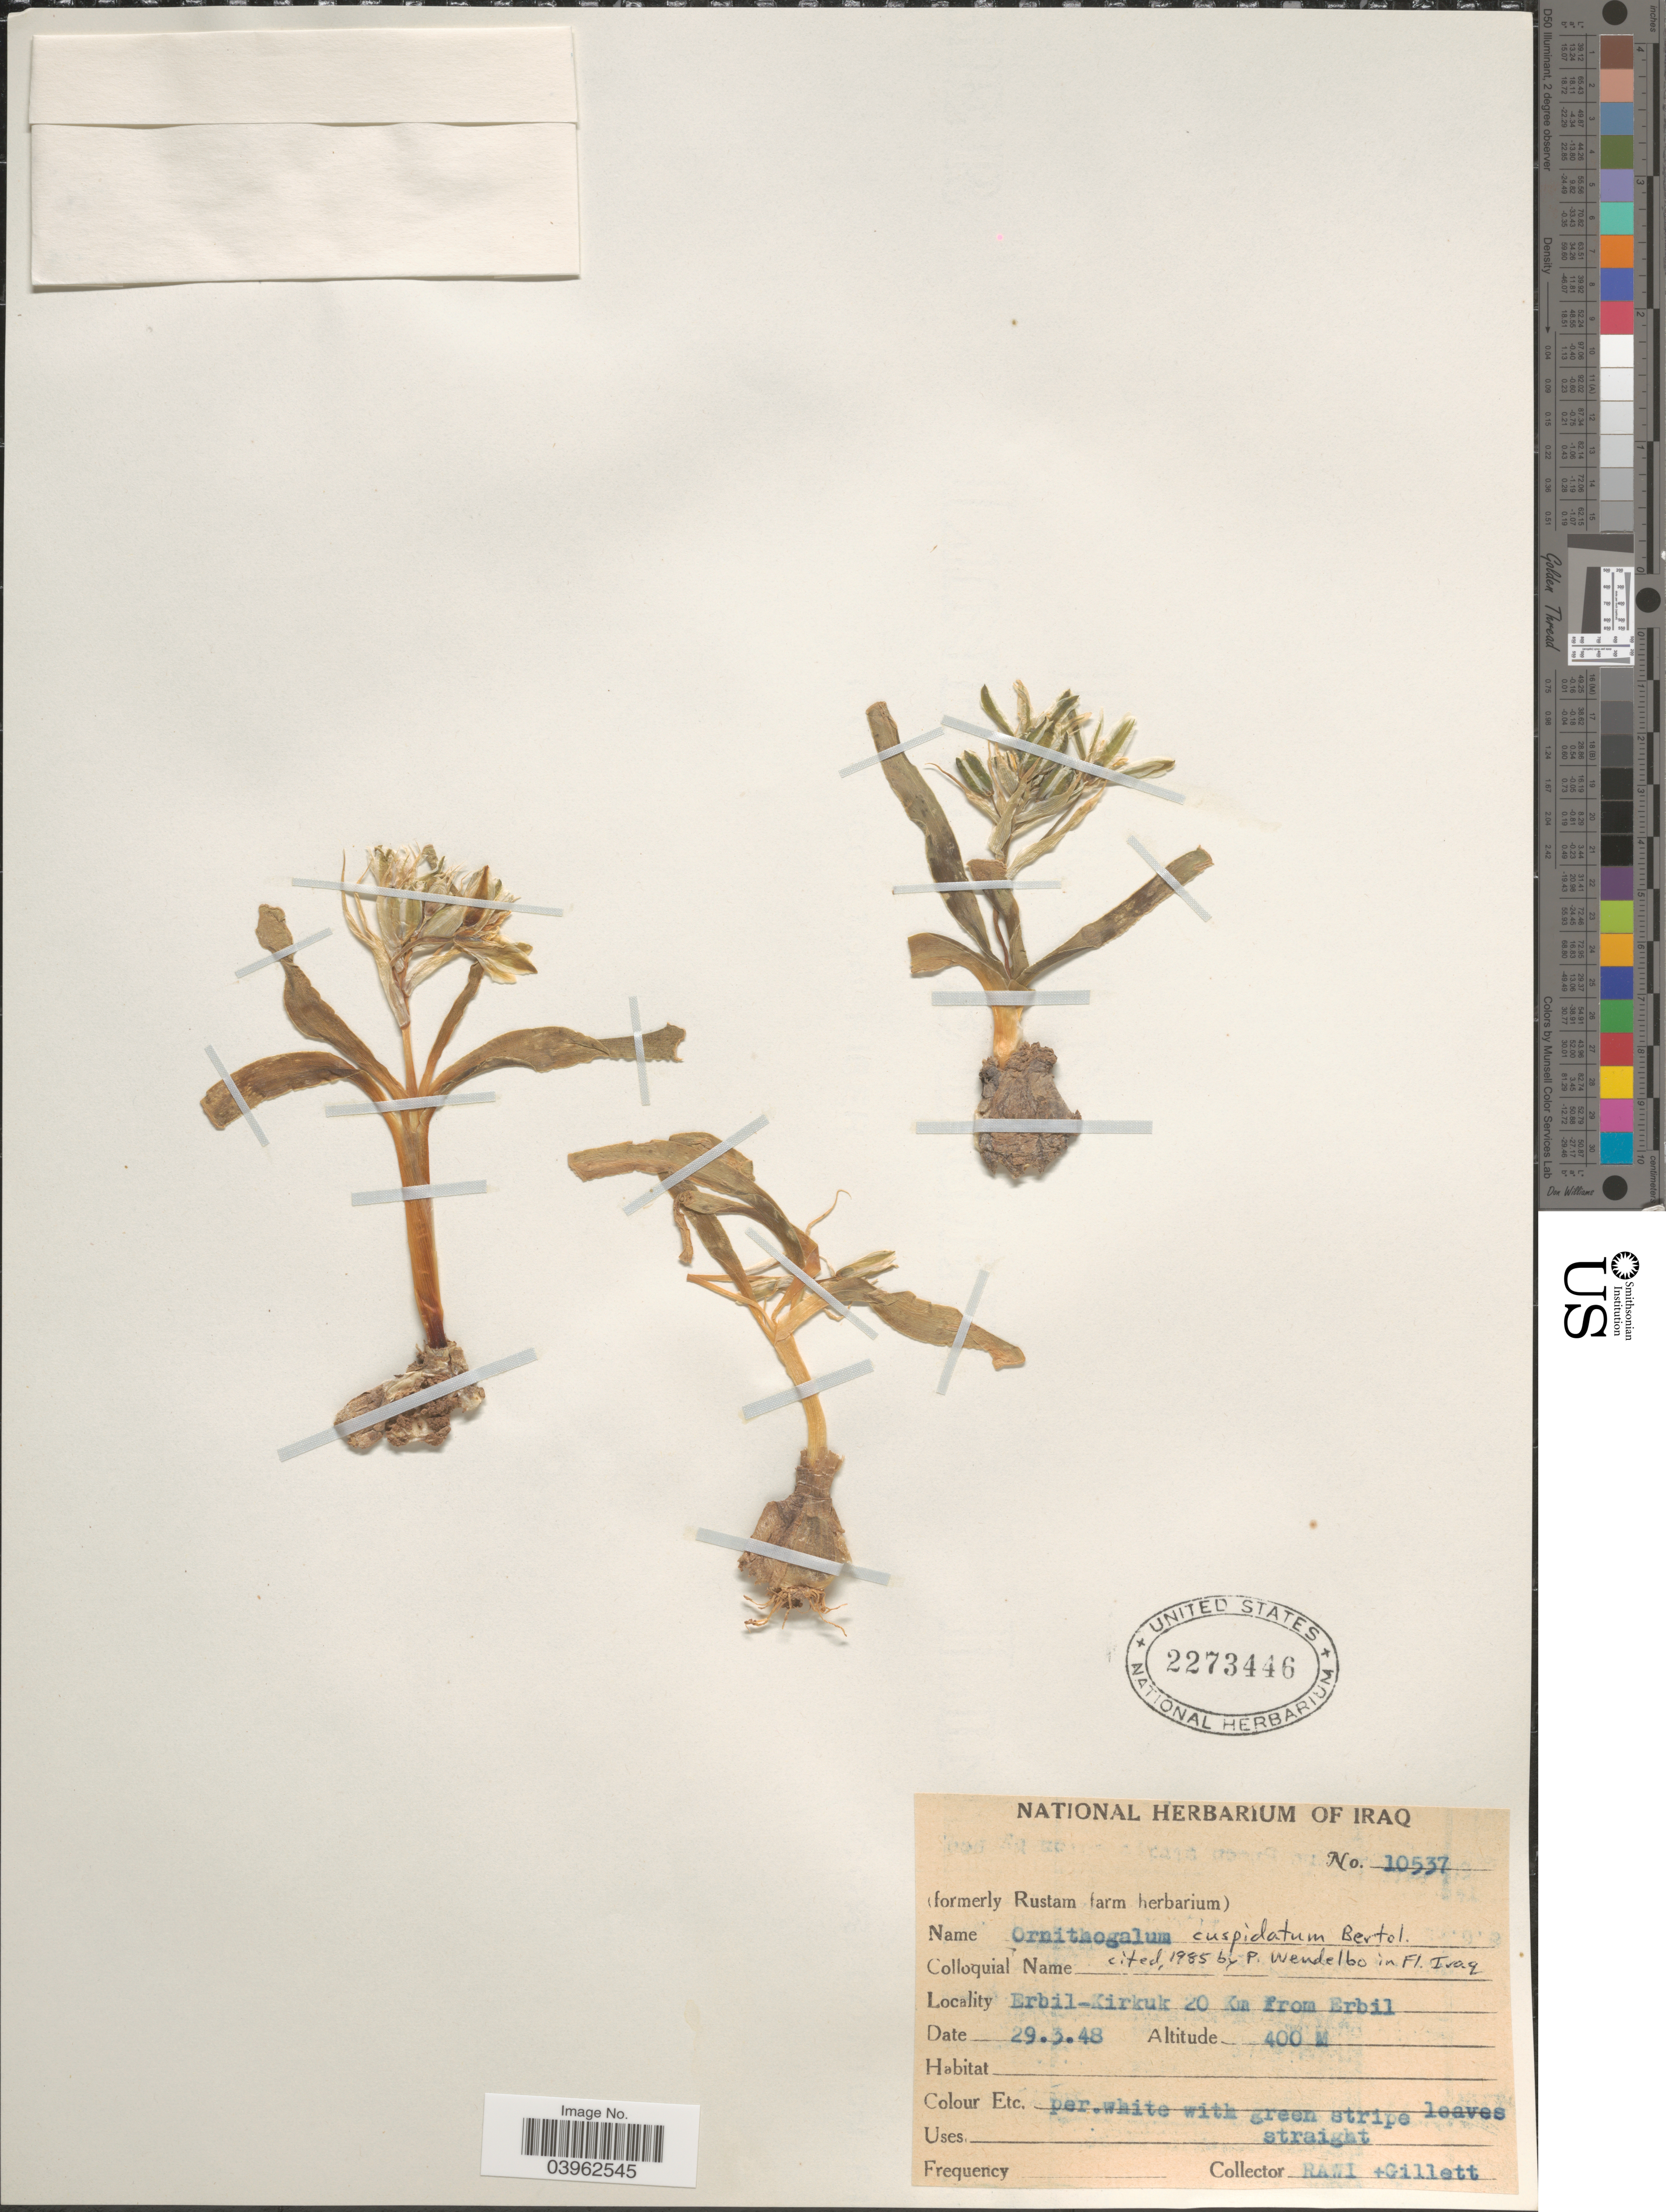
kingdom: Plantae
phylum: Tracheophyta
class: Liliopsida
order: Asparagales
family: Asparagaceae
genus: Ornithogalum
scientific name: Ornithogalum cuspidatum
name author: Bertol.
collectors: -. Rawi & Gillett, --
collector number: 10537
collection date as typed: Transcribed d/m/y: 29/3/48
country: Iraq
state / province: Arbīl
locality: Erbil-Kirkuk 20 Km from Erbil.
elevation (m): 400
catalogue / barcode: US 2273446